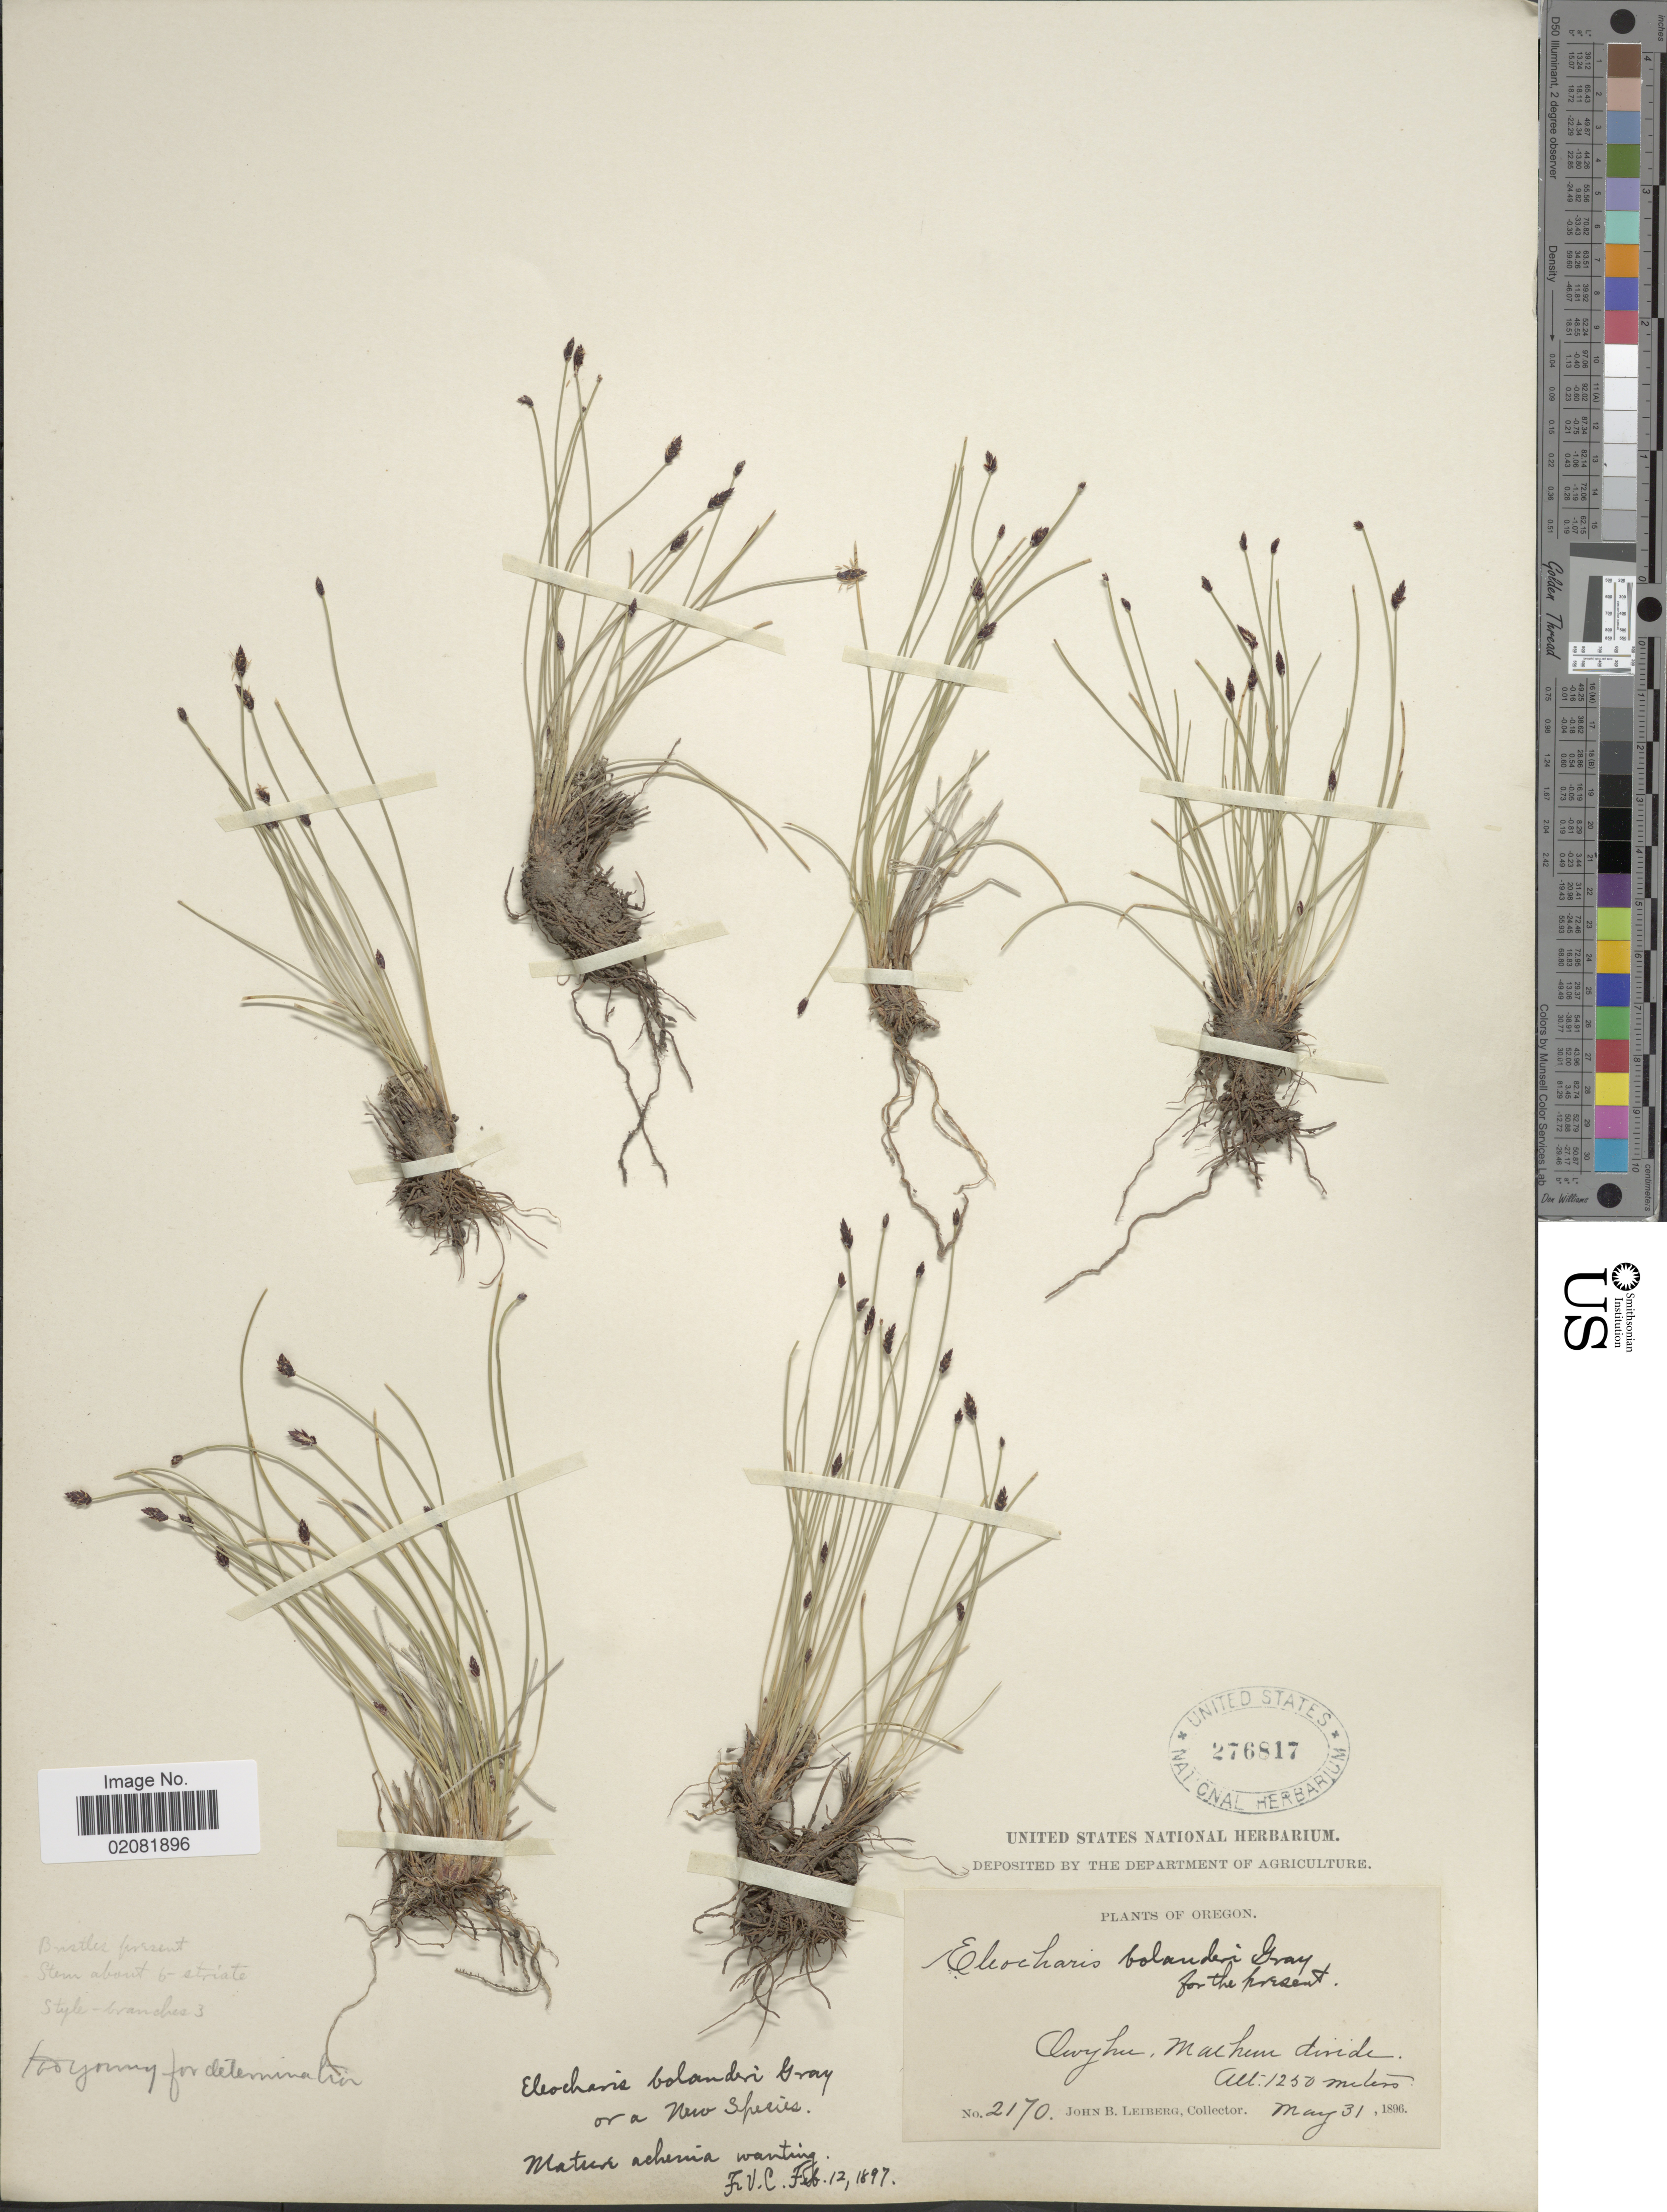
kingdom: Plantae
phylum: Tracheophyta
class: Liliopsida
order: Poales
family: Cyperaceae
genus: Eleocharis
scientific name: Eleocharis bolanderi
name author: A. Gray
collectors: J. B. Leiberg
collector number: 2170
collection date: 1896-05-31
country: United States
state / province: Oregon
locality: Owyhee, Machem divide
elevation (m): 1250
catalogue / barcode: US 276817